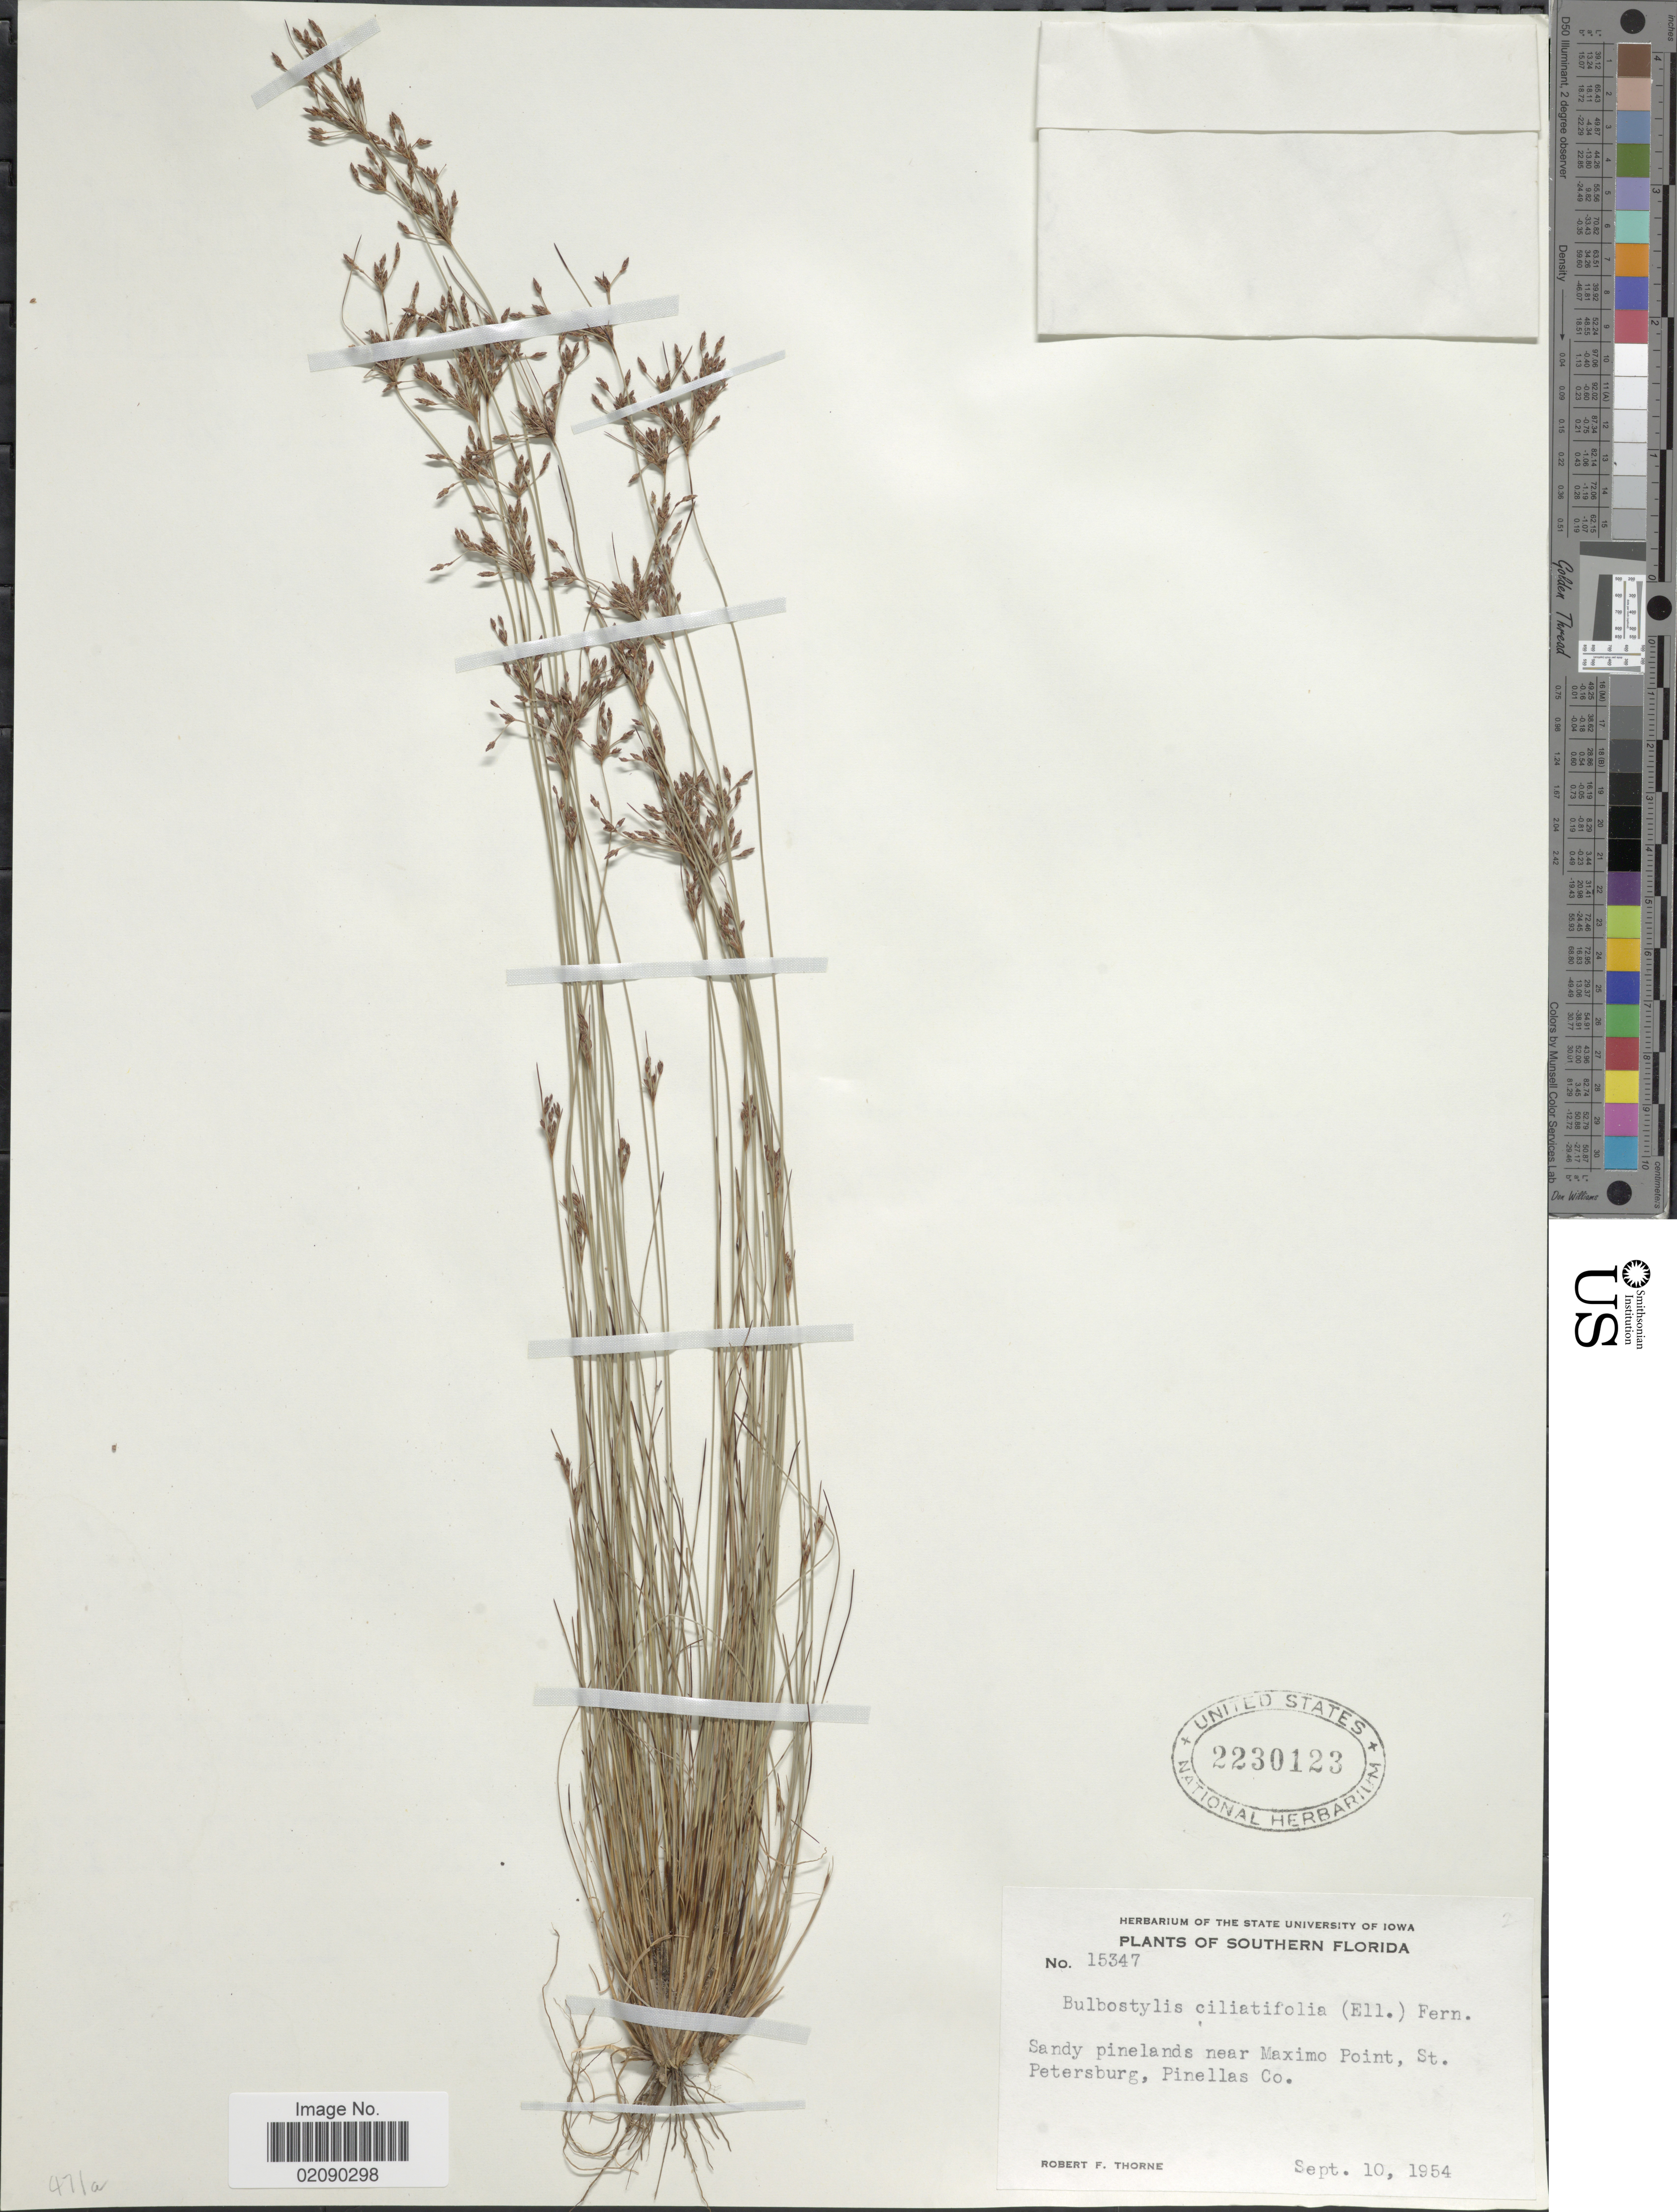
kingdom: Plantae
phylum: Tracheophyta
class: Liliopsida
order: Poales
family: Cyperaceae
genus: Bulbostylis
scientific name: Bulbostylis ciliatifolia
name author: (Elliott) Fernald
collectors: R. F. Thorne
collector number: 15347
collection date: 1954-09-10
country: United States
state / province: Florida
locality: Southern Florida. near Maximo Point, St. Petersburg, Pinellas Co.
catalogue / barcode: US 2230123